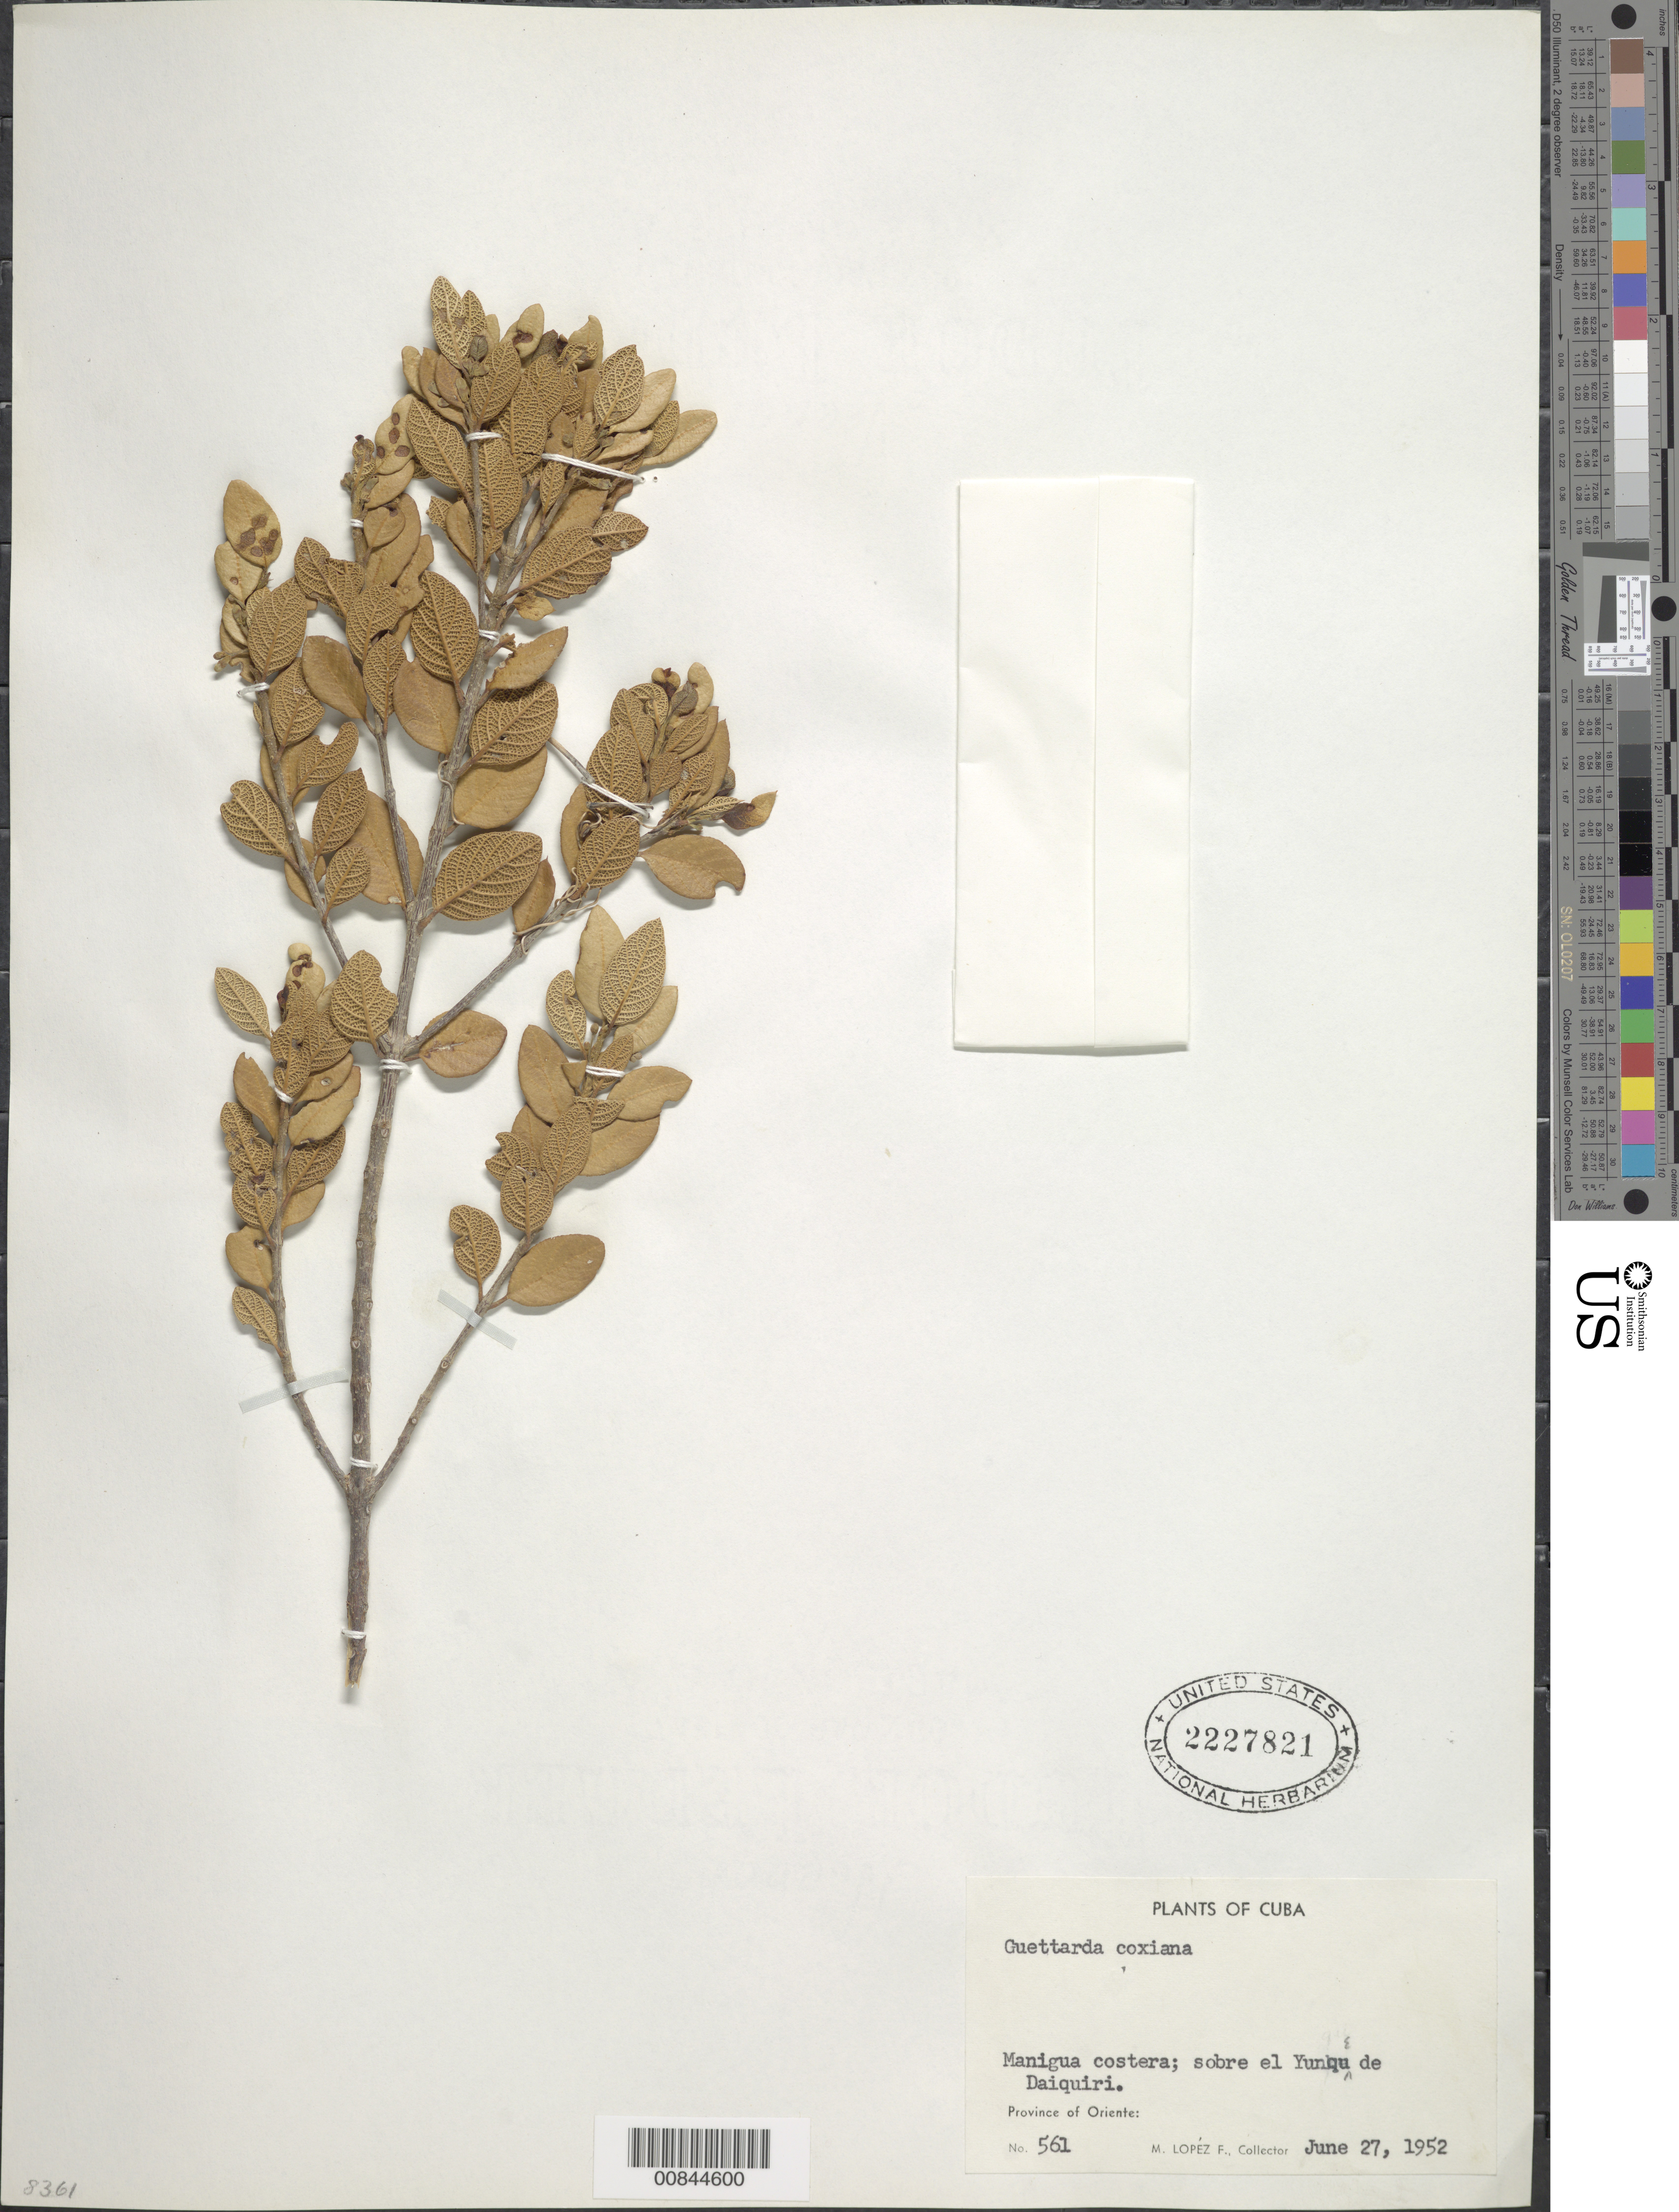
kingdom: Plantae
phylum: Tracheophyta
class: Magnoliopsida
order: Gentianales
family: Rubiaceae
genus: Guettarda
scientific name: Guettarda coxiana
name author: Britton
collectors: M. López Figueiras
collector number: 561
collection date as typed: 27 Jun 1952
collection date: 1952-06-27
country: Cuba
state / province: Oriente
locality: Manigua costera: sobre el Yunque de Daiquiri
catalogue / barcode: US 2227821